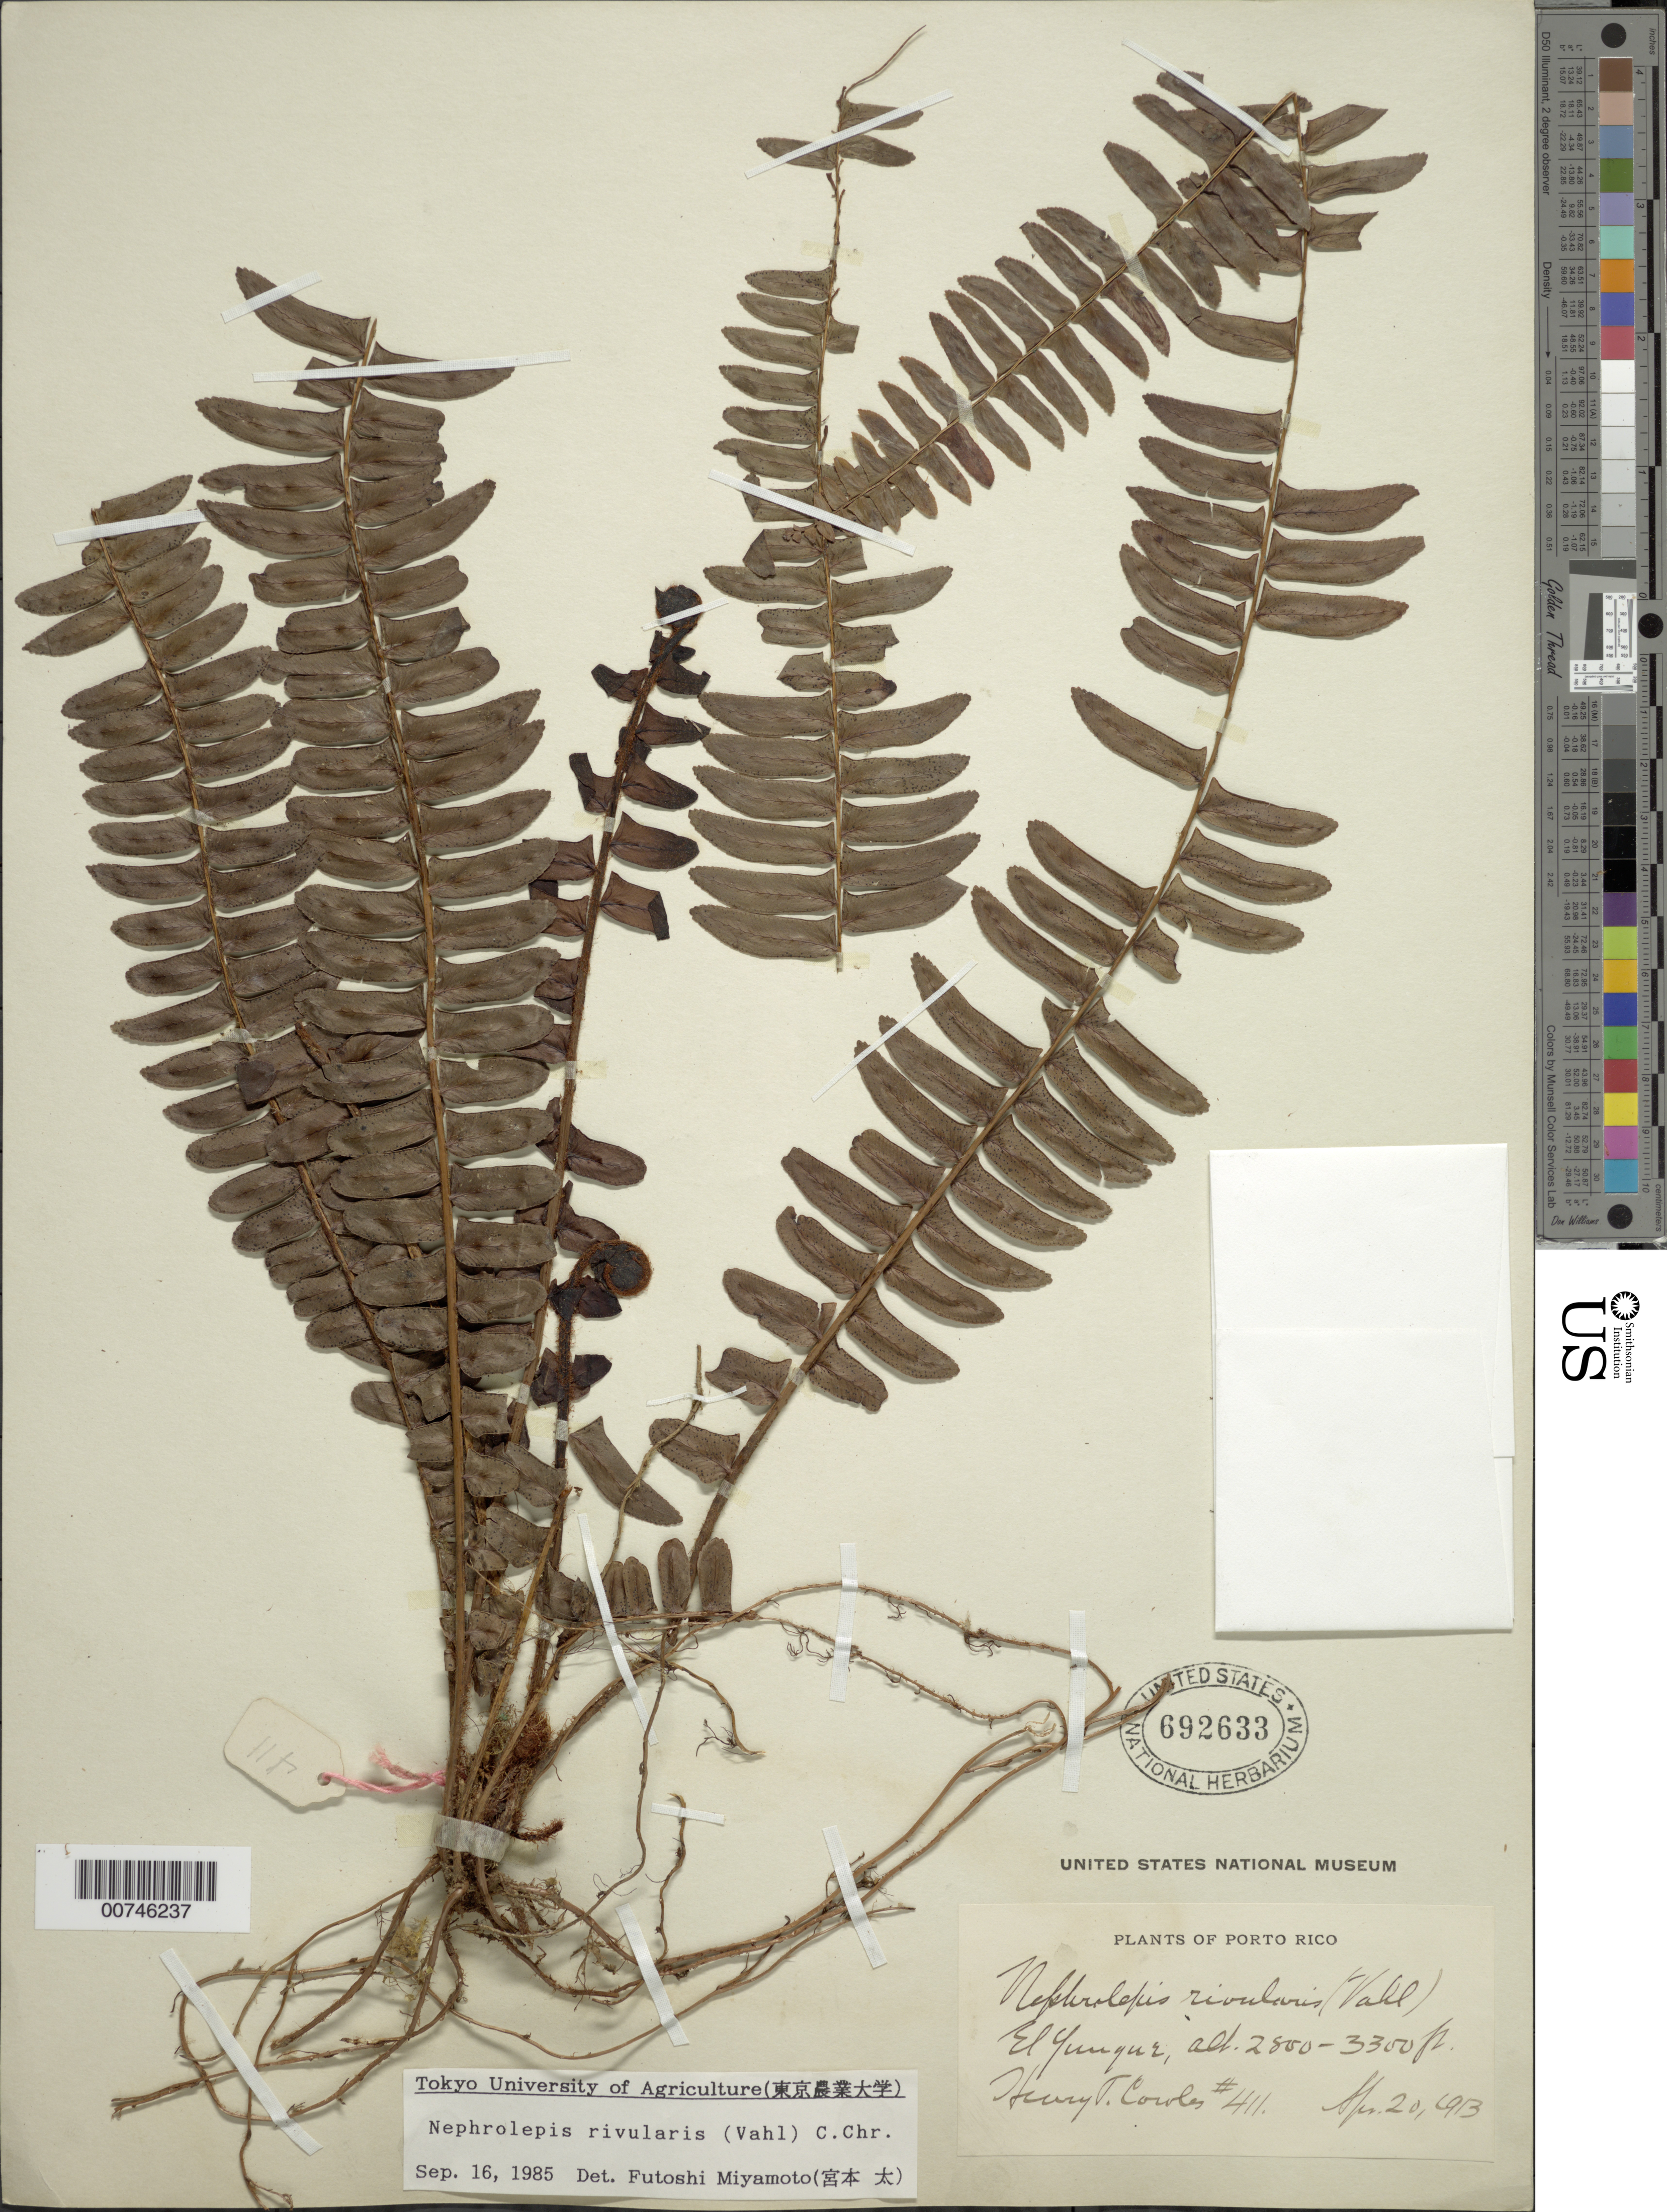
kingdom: Plantae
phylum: Tracheophyta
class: Polypodiopsida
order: Polypodiales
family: Nephrolepidaceae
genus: Nephrolepis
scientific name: Nephrolepis rivularis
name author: (Vahl) Mett. ex Krug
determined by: Miyamoto, Futoshi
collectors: H. Coroles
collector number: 411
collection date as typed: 20 Apr 1913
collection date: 1913-04-20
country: Puerto Rico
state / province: Río Grande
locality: El Yunque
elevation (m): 853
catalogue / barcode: US 692633